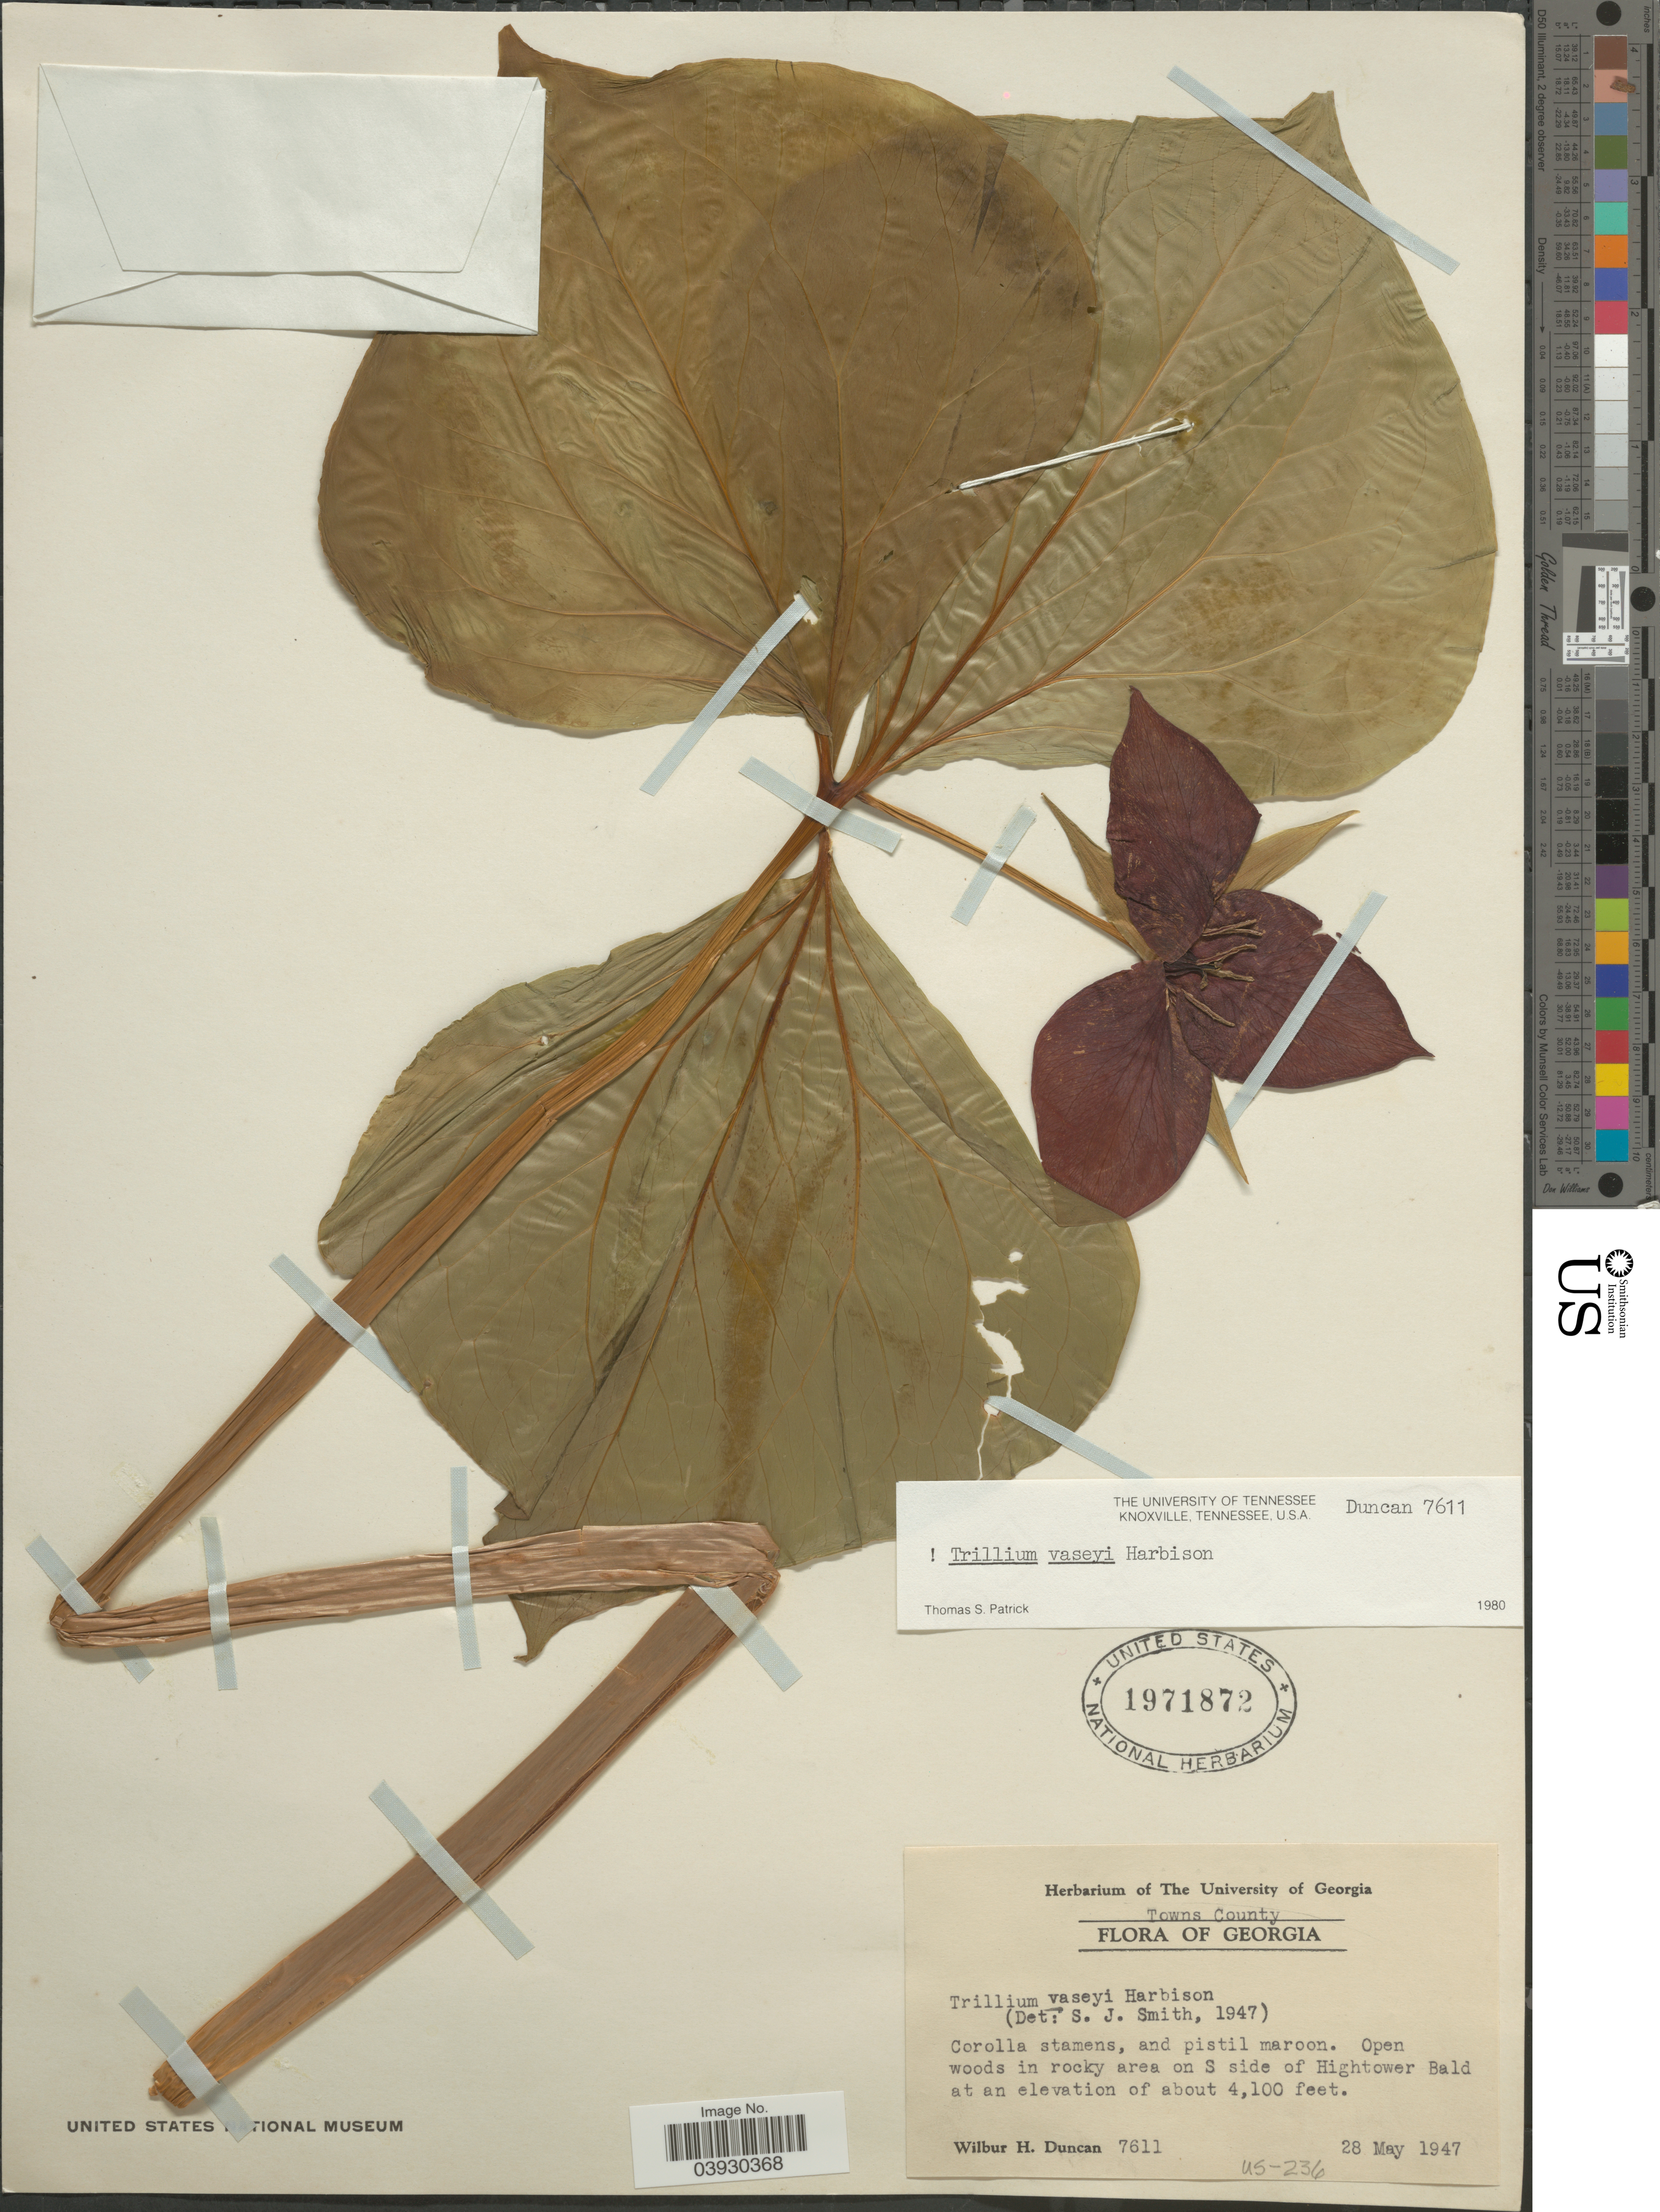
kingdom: Plantae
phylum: Tracheophyta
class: Liliopsida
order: Liliales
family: Melanthiaceae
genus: Trillium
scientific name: Trillium vaseyi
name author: Harb.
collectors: W. H. Duncan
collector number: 7611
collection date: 1947-05-28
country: United States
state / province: Georgia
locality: Towns County. Open woods in rocky area on S side of Hightower Bald.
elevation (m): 1250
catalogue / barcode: US 1971872